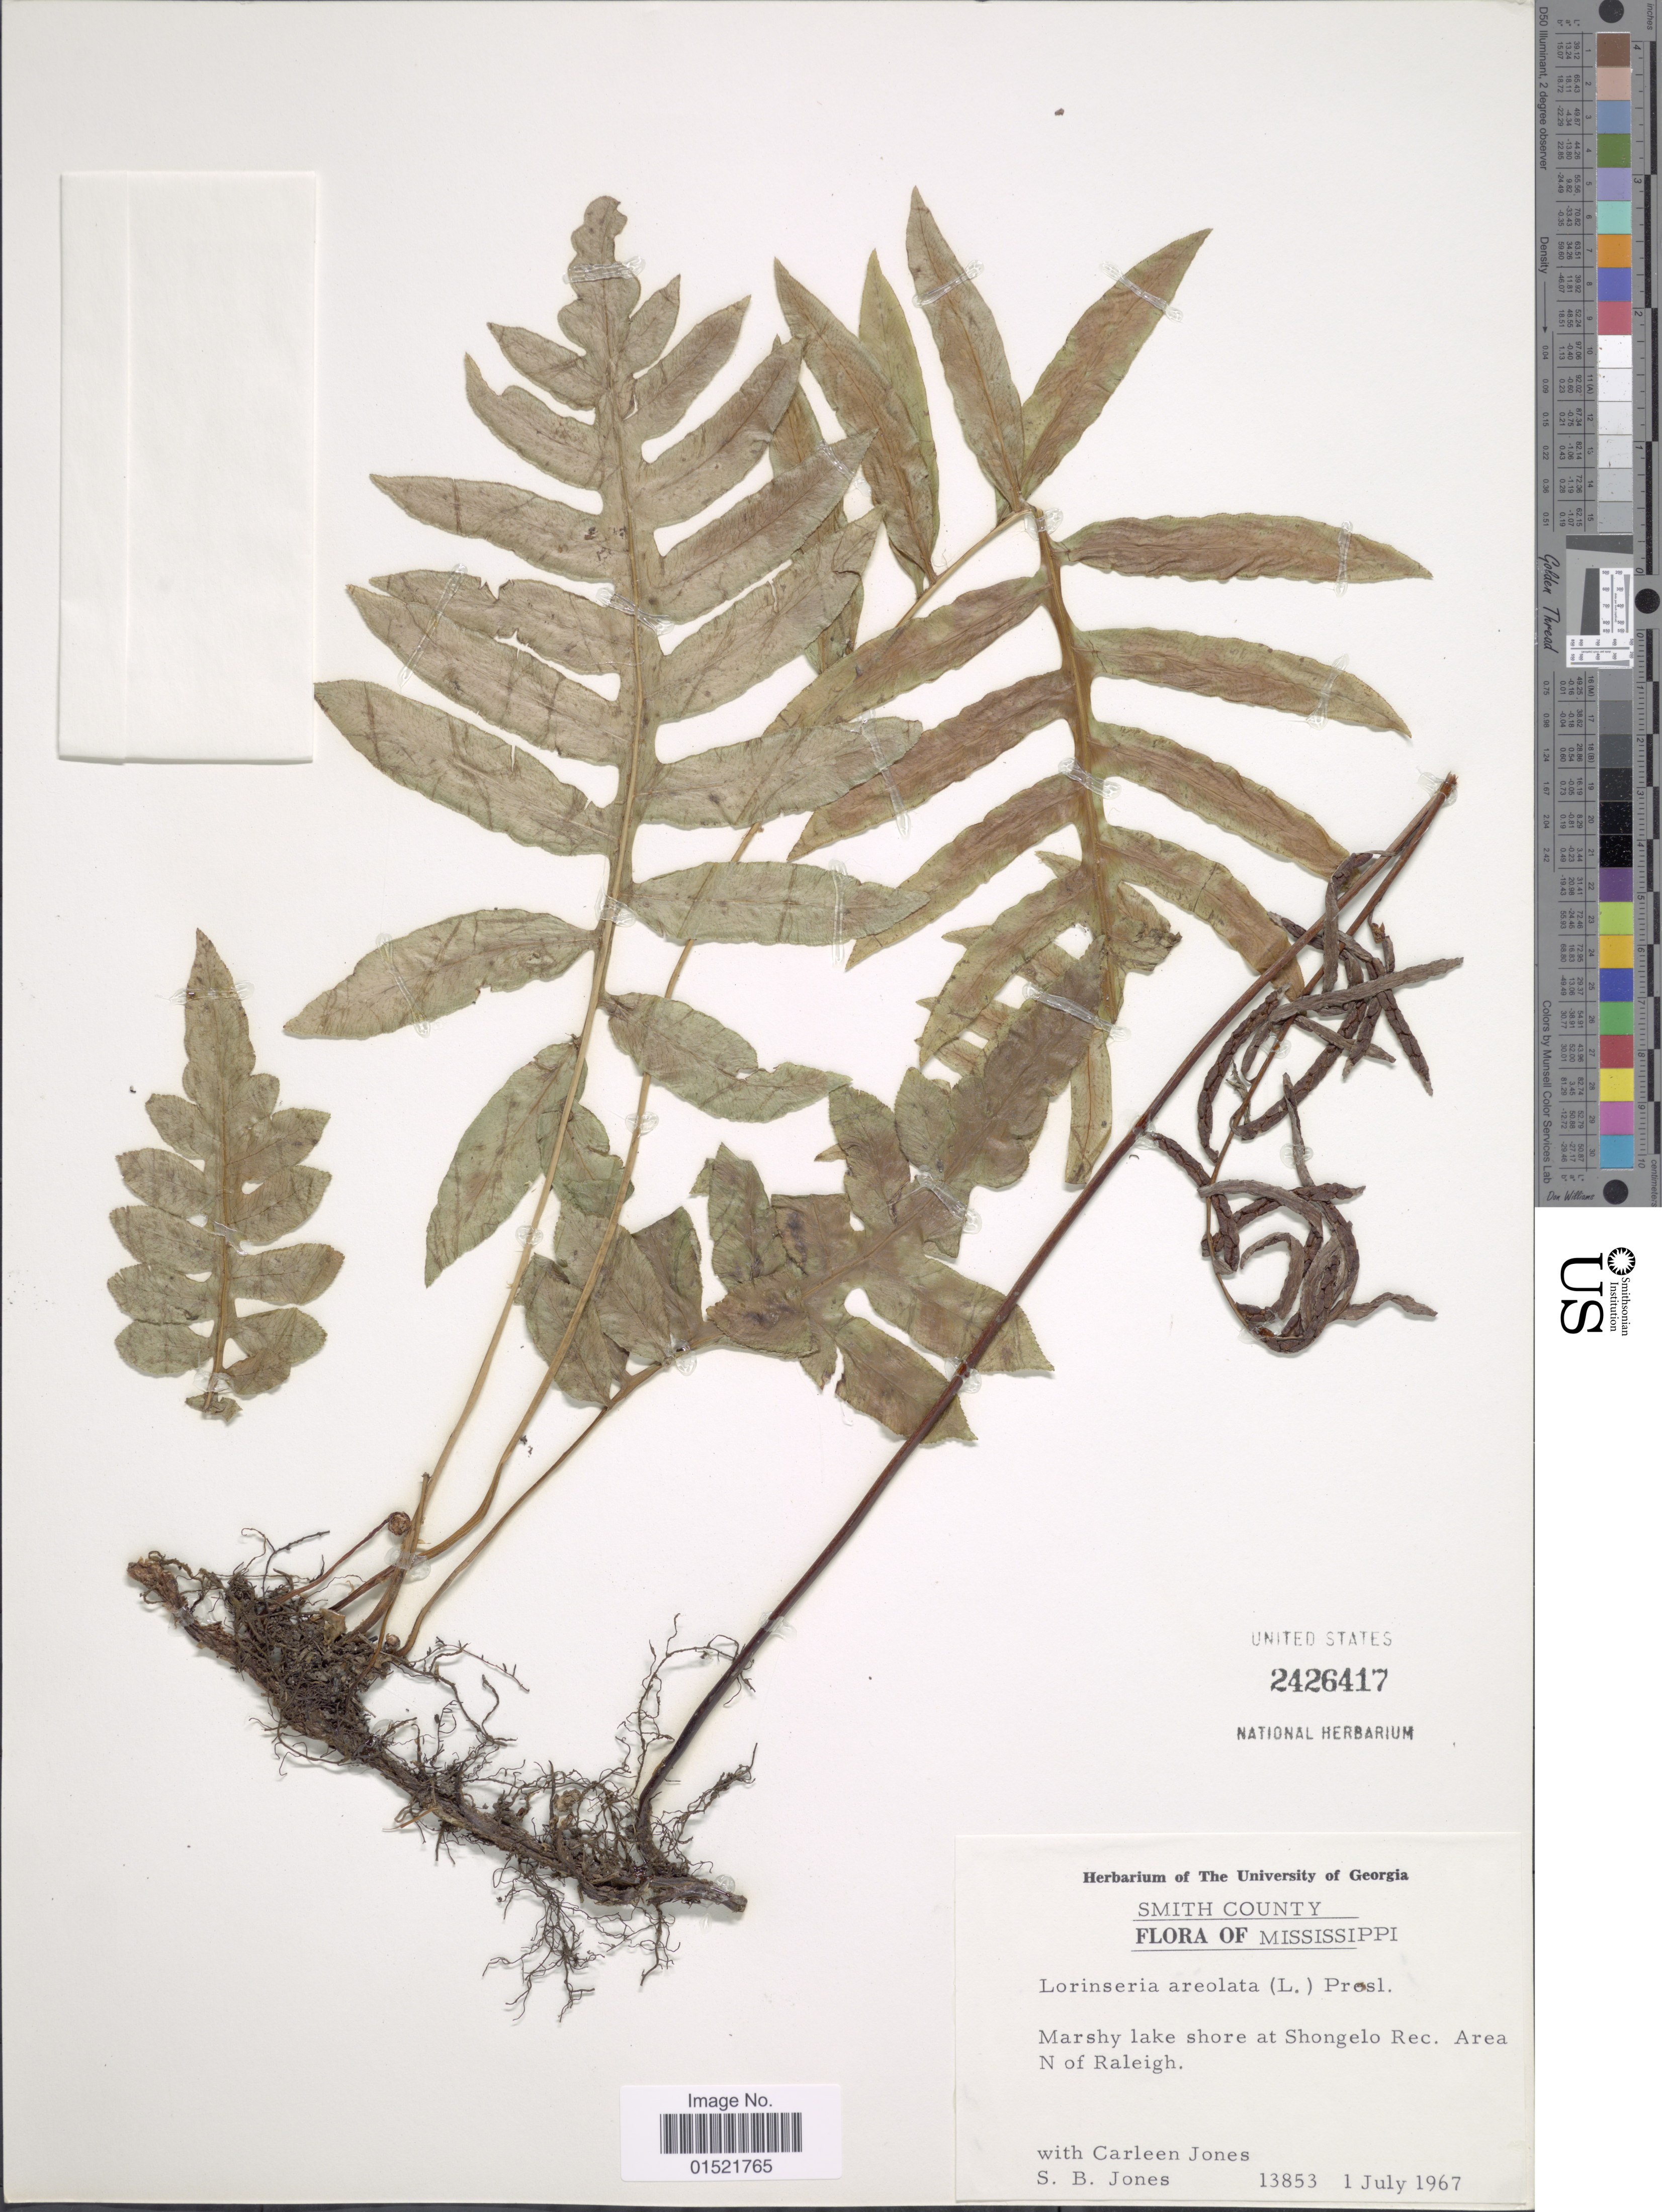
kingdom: Plantae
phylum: Tracheophyta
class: Polypodiopsida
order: Polypodiales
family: Blechnaceae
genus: Woodwardia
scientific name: Woodwardia areolata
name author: (L.) T. Moore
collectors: S. B. Jones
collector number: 13853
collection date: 1967-07-01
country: United States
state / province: Mississippi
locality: Smith County, Marshy lake shore at Shongelo Rec., Area N of Raleigh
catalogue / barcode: US 2426417